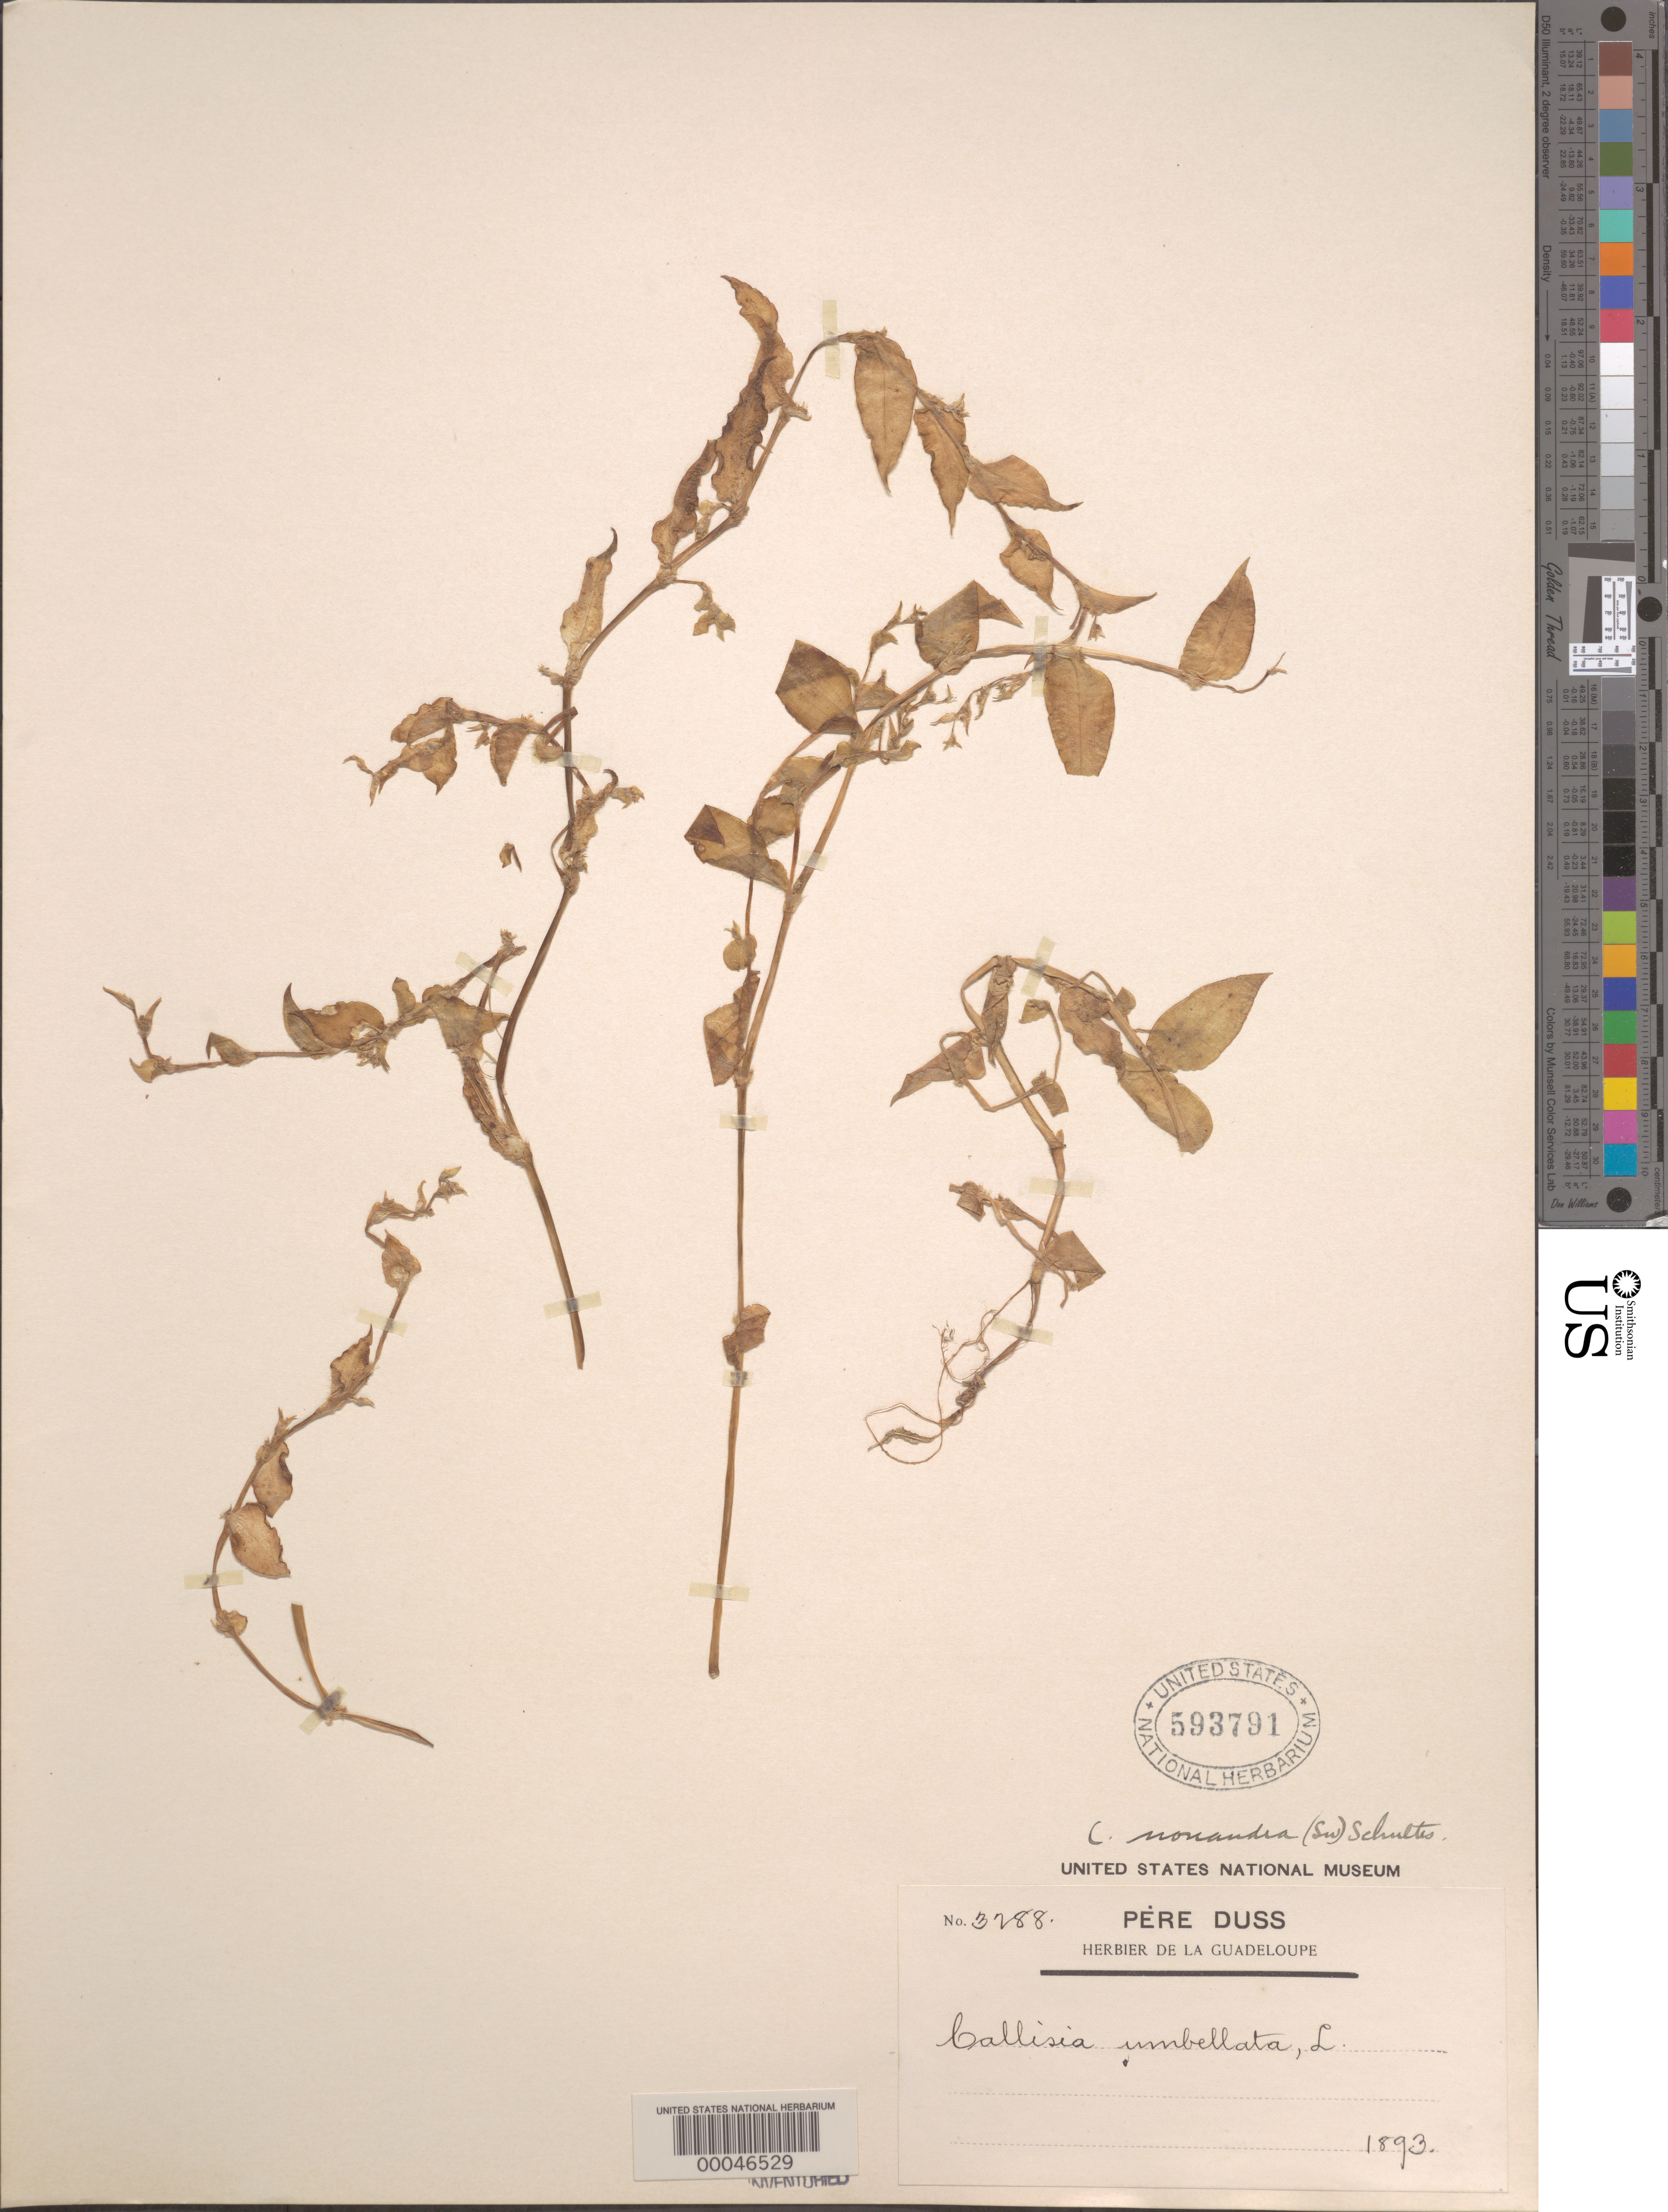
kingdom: Plantae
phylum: Tracheophyta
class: Liliopsida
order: Commelinales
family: Commelinaceae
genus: Callisia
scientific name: Callisia monandra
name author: (Sw.) Schult. & Schult. f.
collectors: Père Duss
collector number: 3288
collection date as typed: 1893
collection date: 1893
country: Guadeloupe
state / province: Basse-terre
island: Basse Terre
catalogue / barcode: US 593791